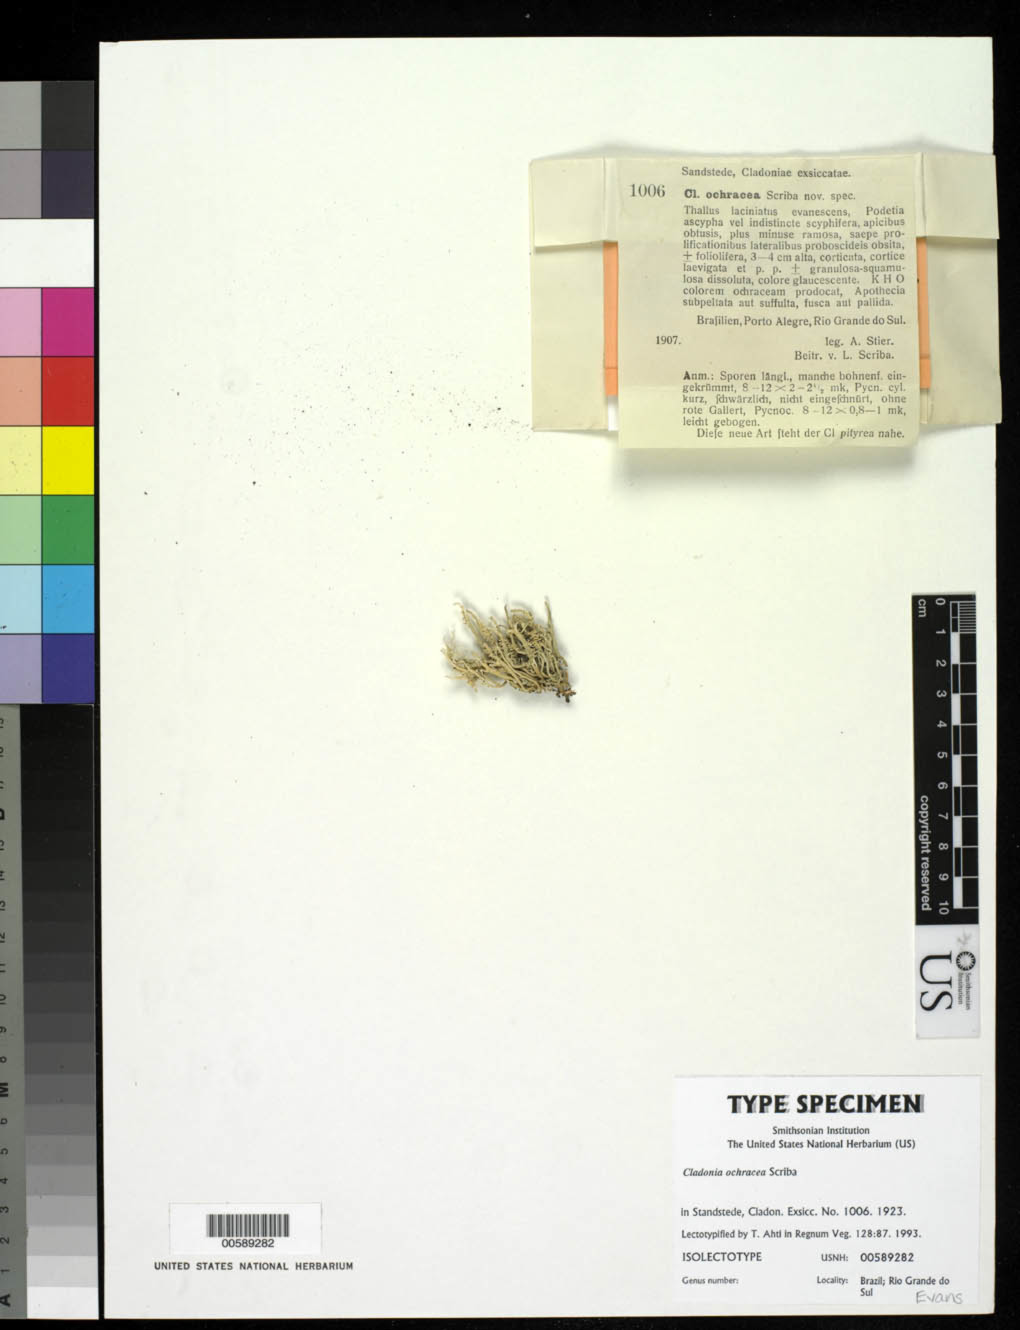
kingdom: Fungi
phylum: Ascomycota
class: Lecanoromycetes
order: Lecanorales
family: Cladoniaceae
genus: Cladonia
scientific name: Cladonia ochracea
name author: Scriba in Sandst.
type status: Isolectotype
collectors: A. Stier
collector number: Sandst., Clad. Exs. 1006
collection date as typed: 1907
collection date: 1907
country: Brazil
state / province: Rio Grande do Sul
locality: Porto Alegre.